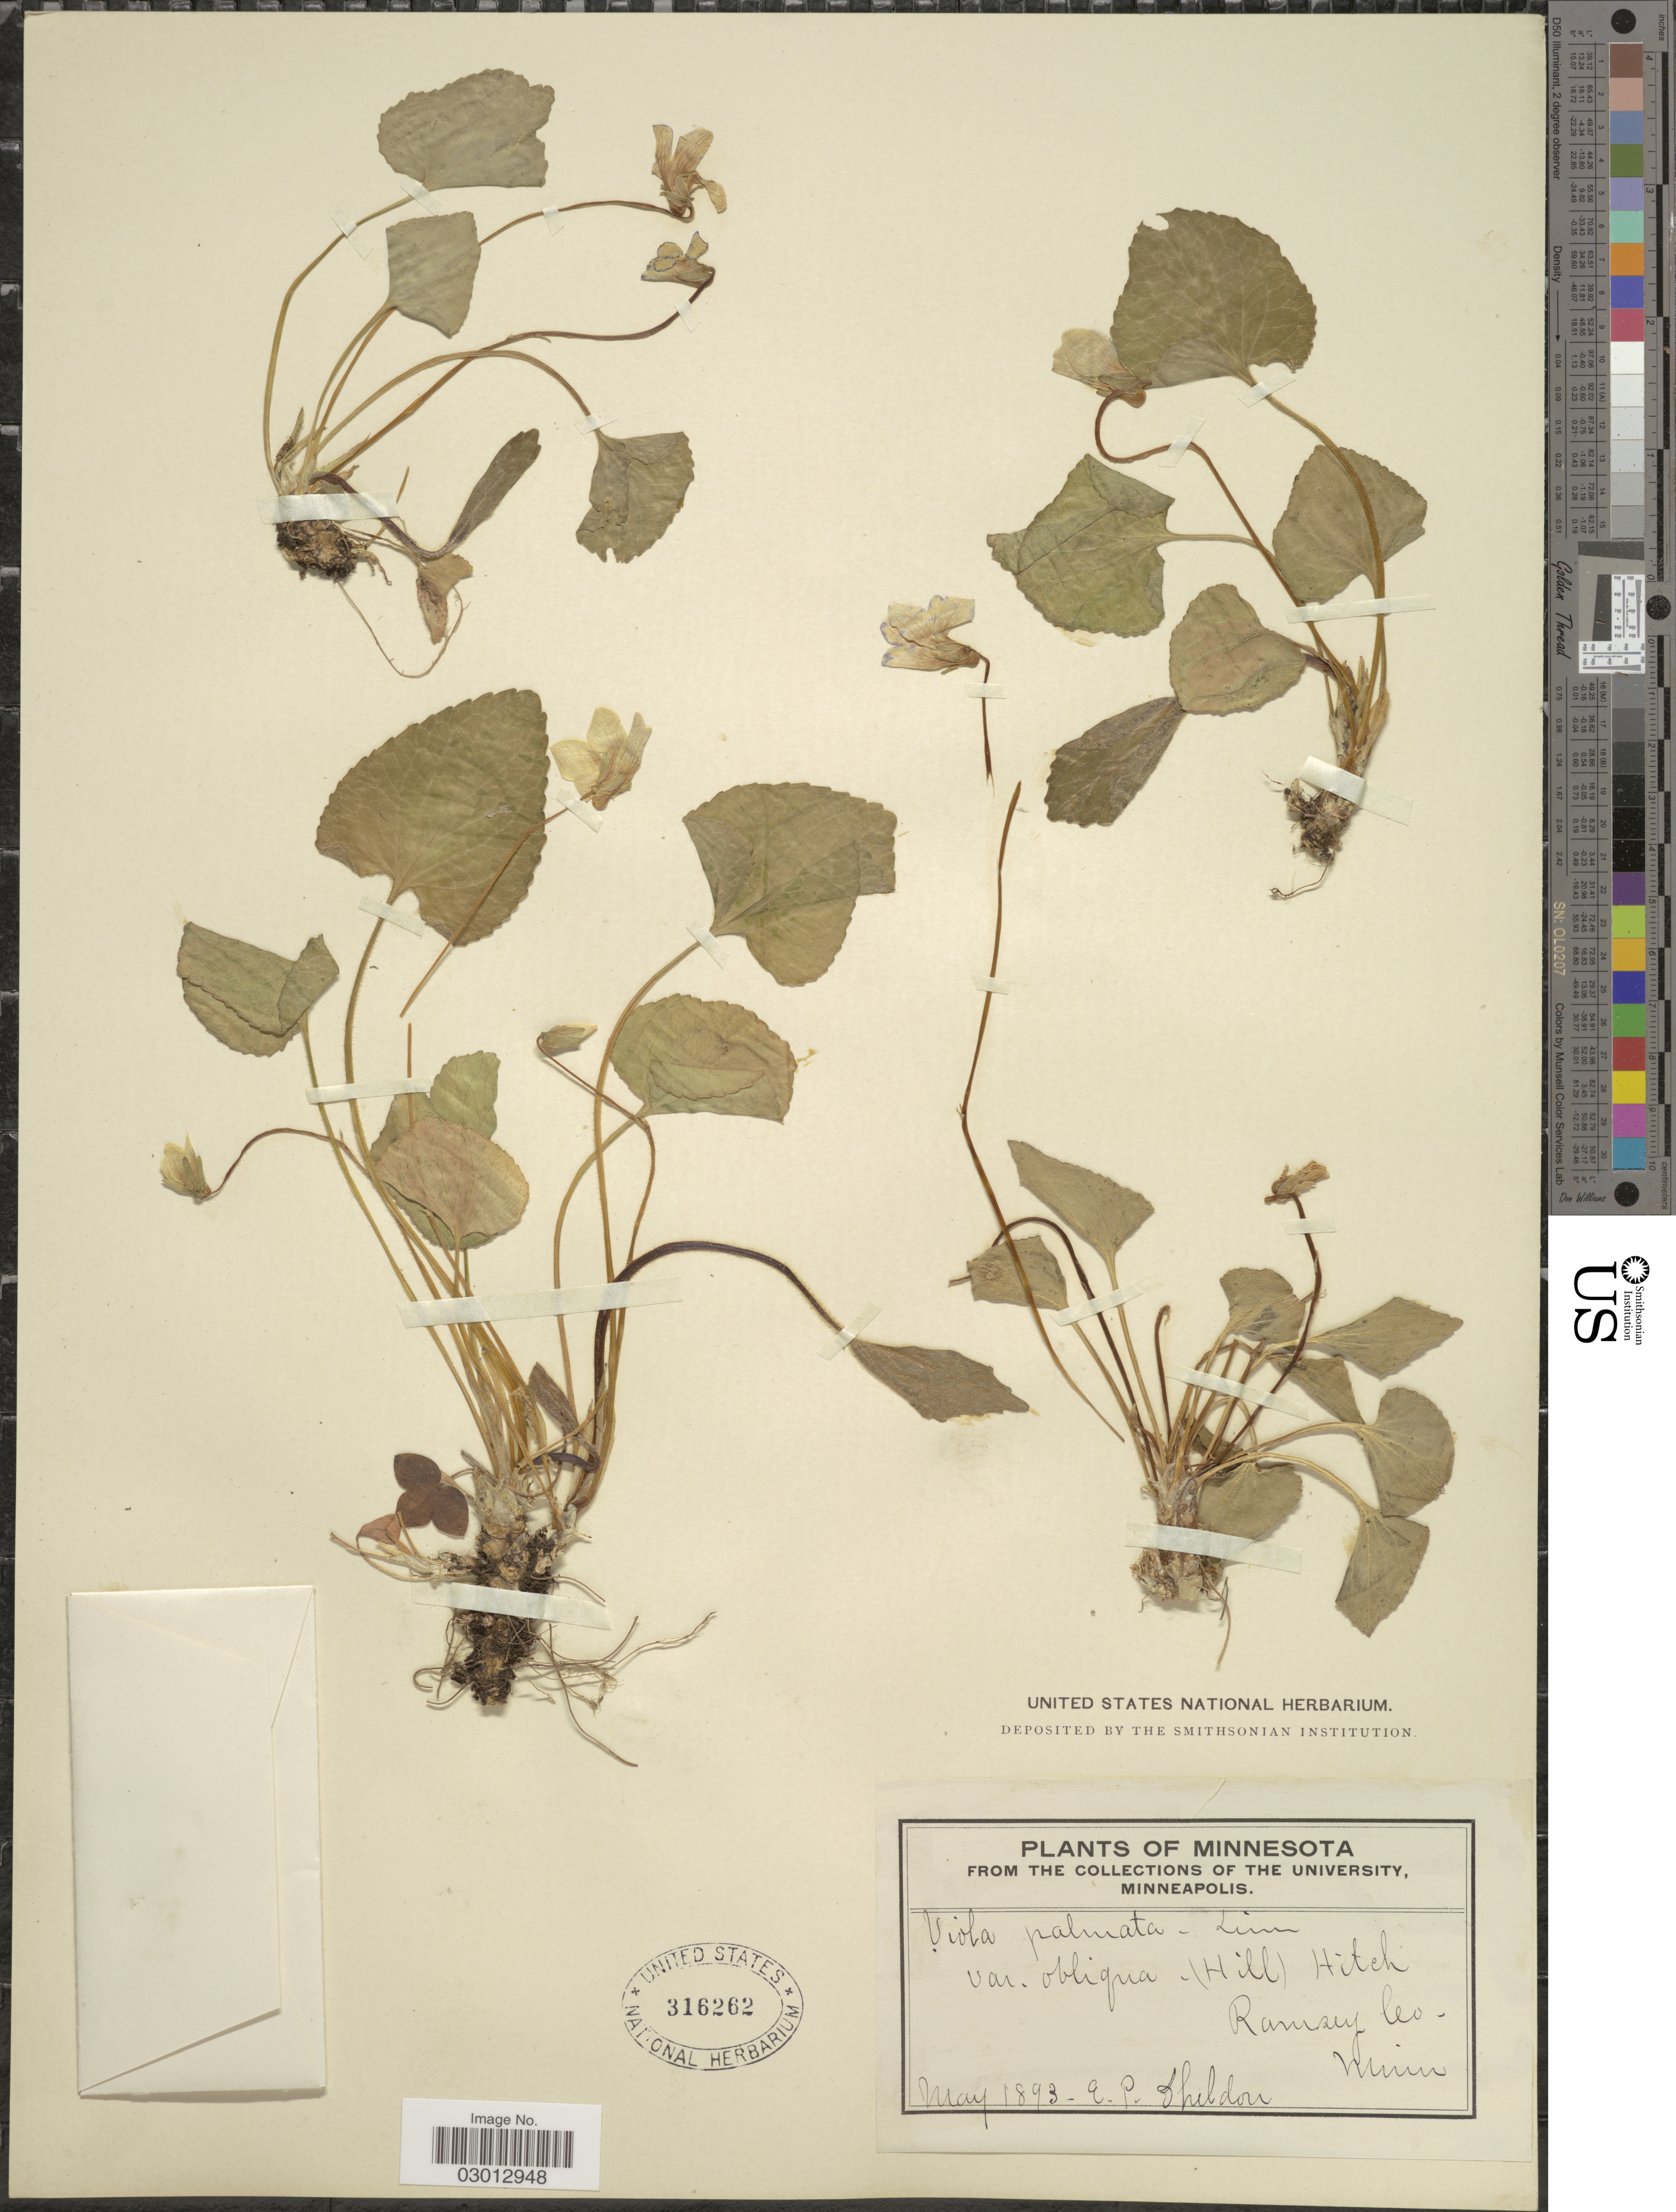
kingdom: Plantae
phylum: Tracheophyta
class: Magnoliopsida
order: Malpighiales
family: Violaceae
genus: Viola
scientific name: Viola papilionacea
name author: Pursh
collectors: E. P. Sheldon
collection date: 1893-05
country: United States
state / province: Minnesota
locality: Ramsey Co. Minn.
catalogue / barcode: US 316262